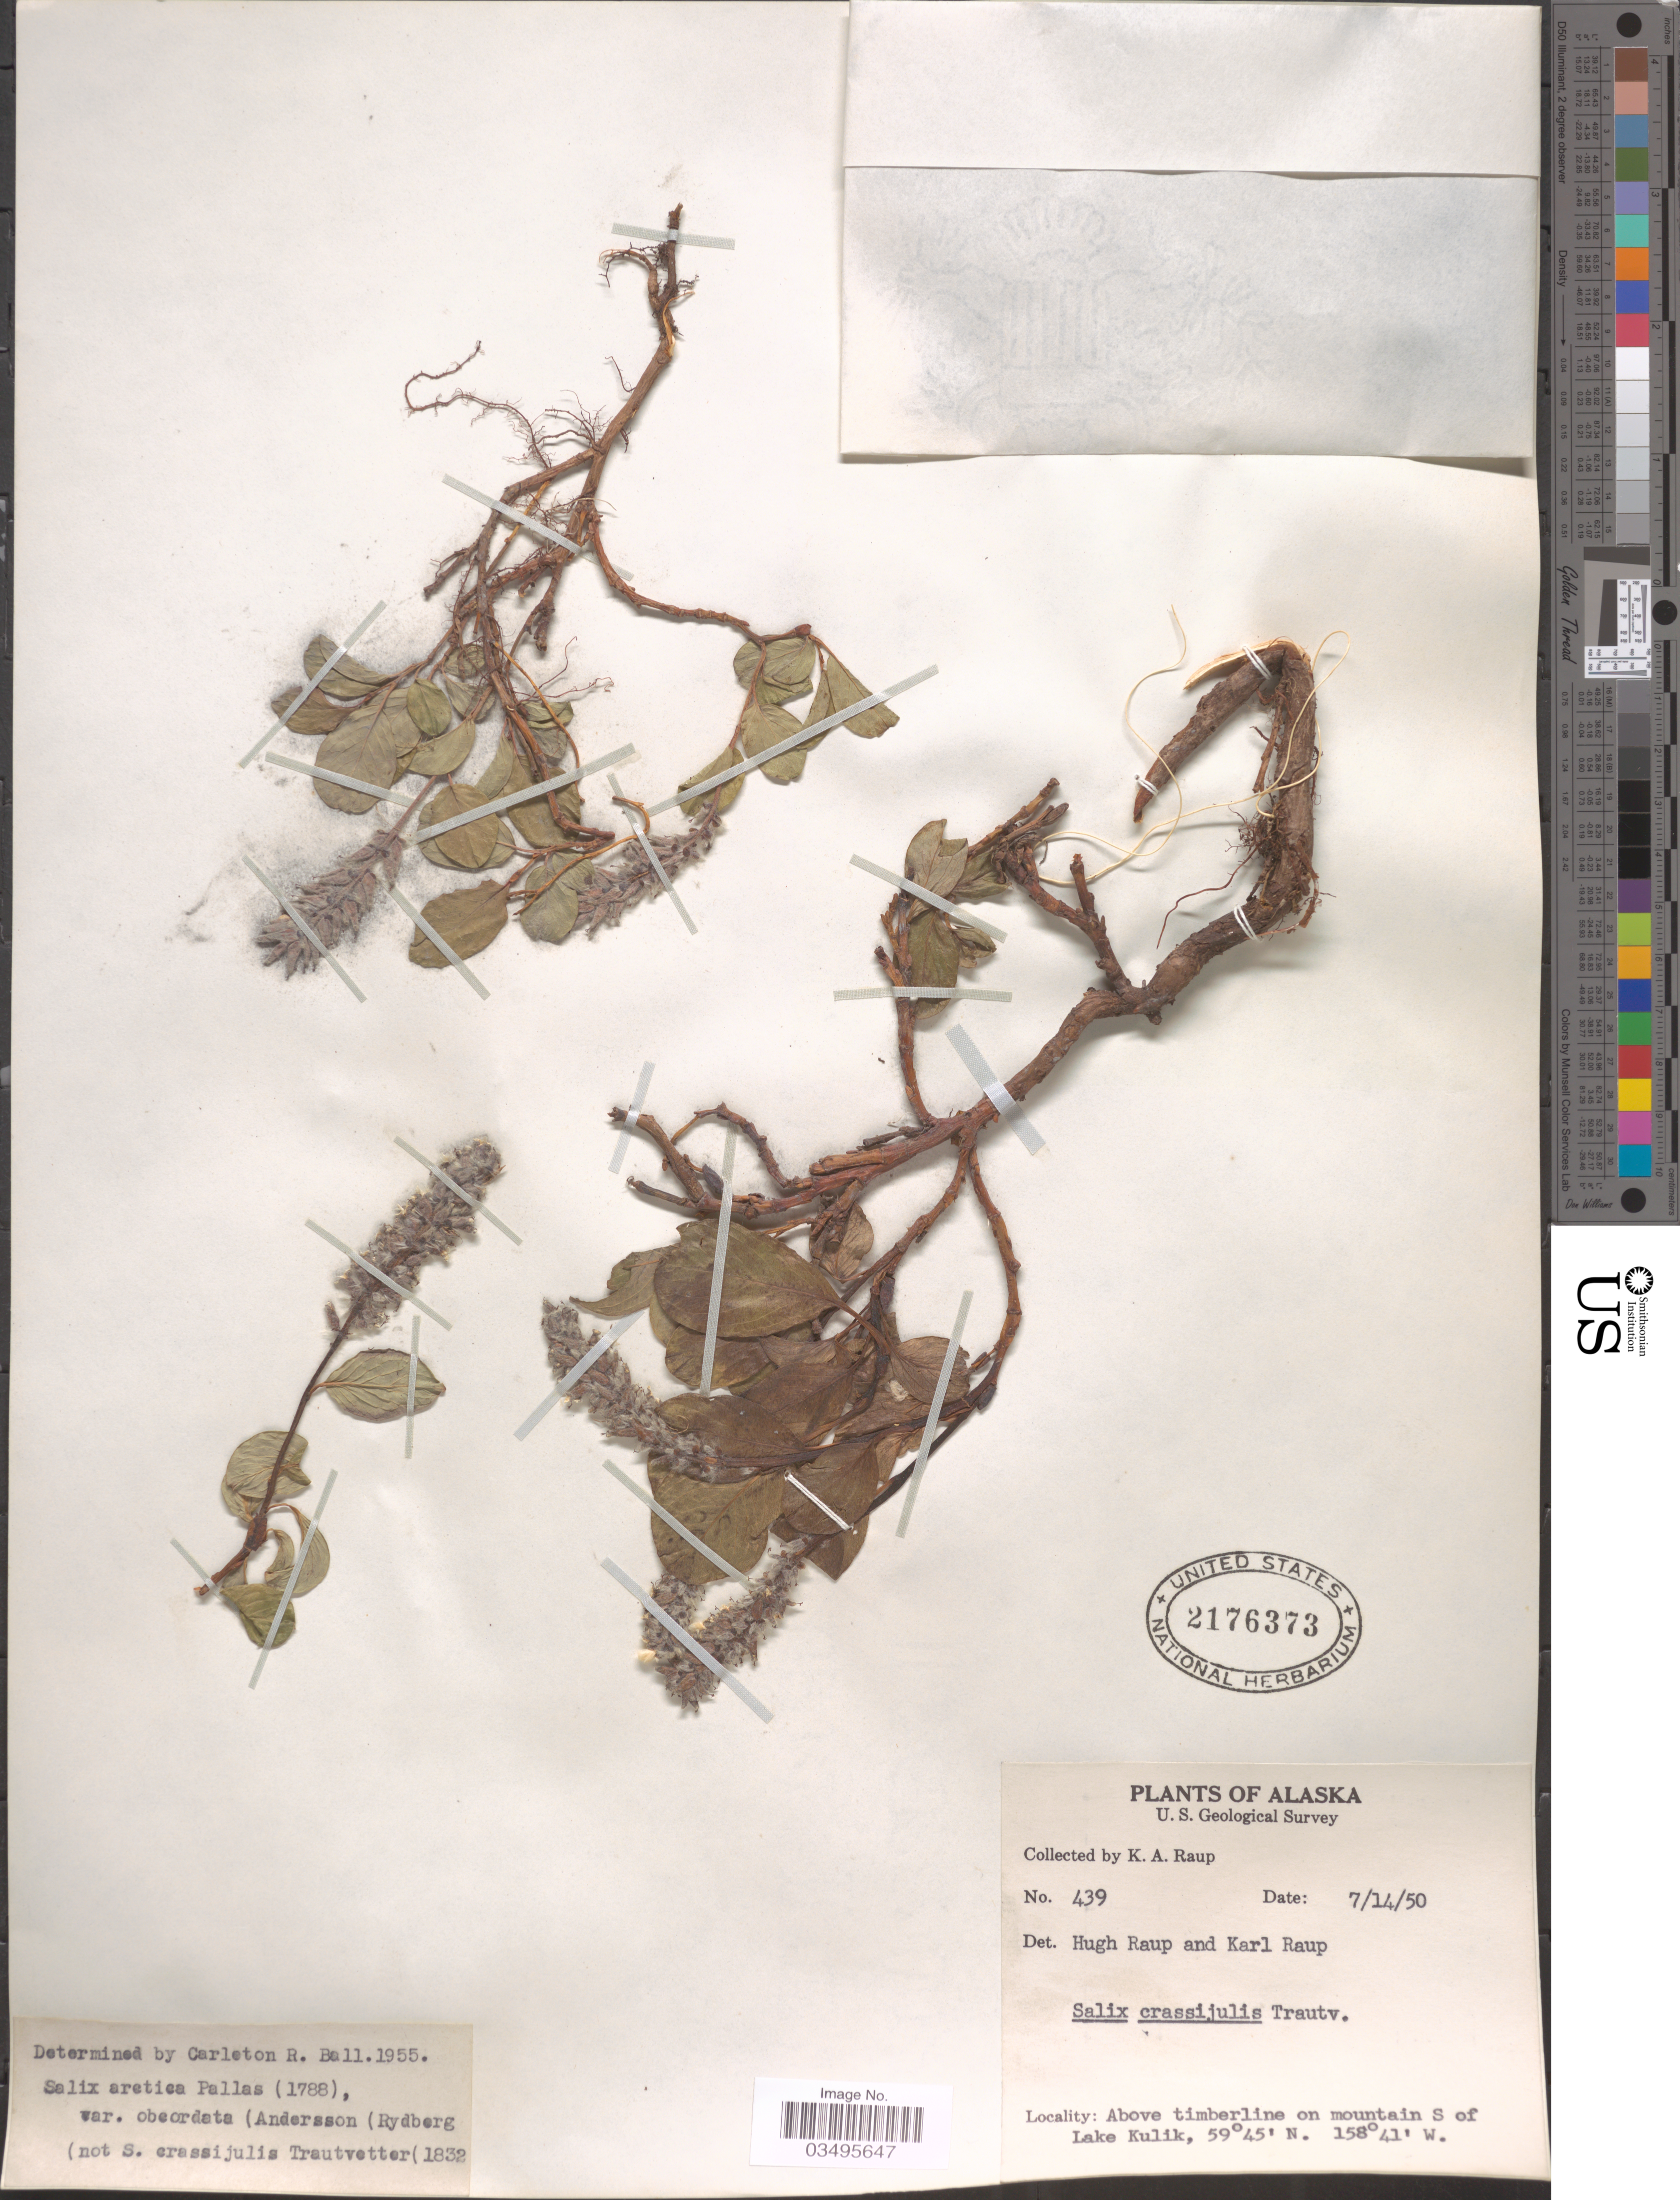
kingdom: Plantae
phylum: Tracheophyta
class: Magnoliopsida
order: Malpighiales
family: Salicaceae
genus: Salix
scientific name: Salix arctica var. obcordata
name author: (Andersson) Rydb.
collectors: K. Raup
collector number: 439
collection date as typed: Transcribed d/m/y: 14/7/50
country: United States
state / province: Alaska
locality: Above timberline on mountain S of Lake Kulik.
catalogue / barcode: US 2176373